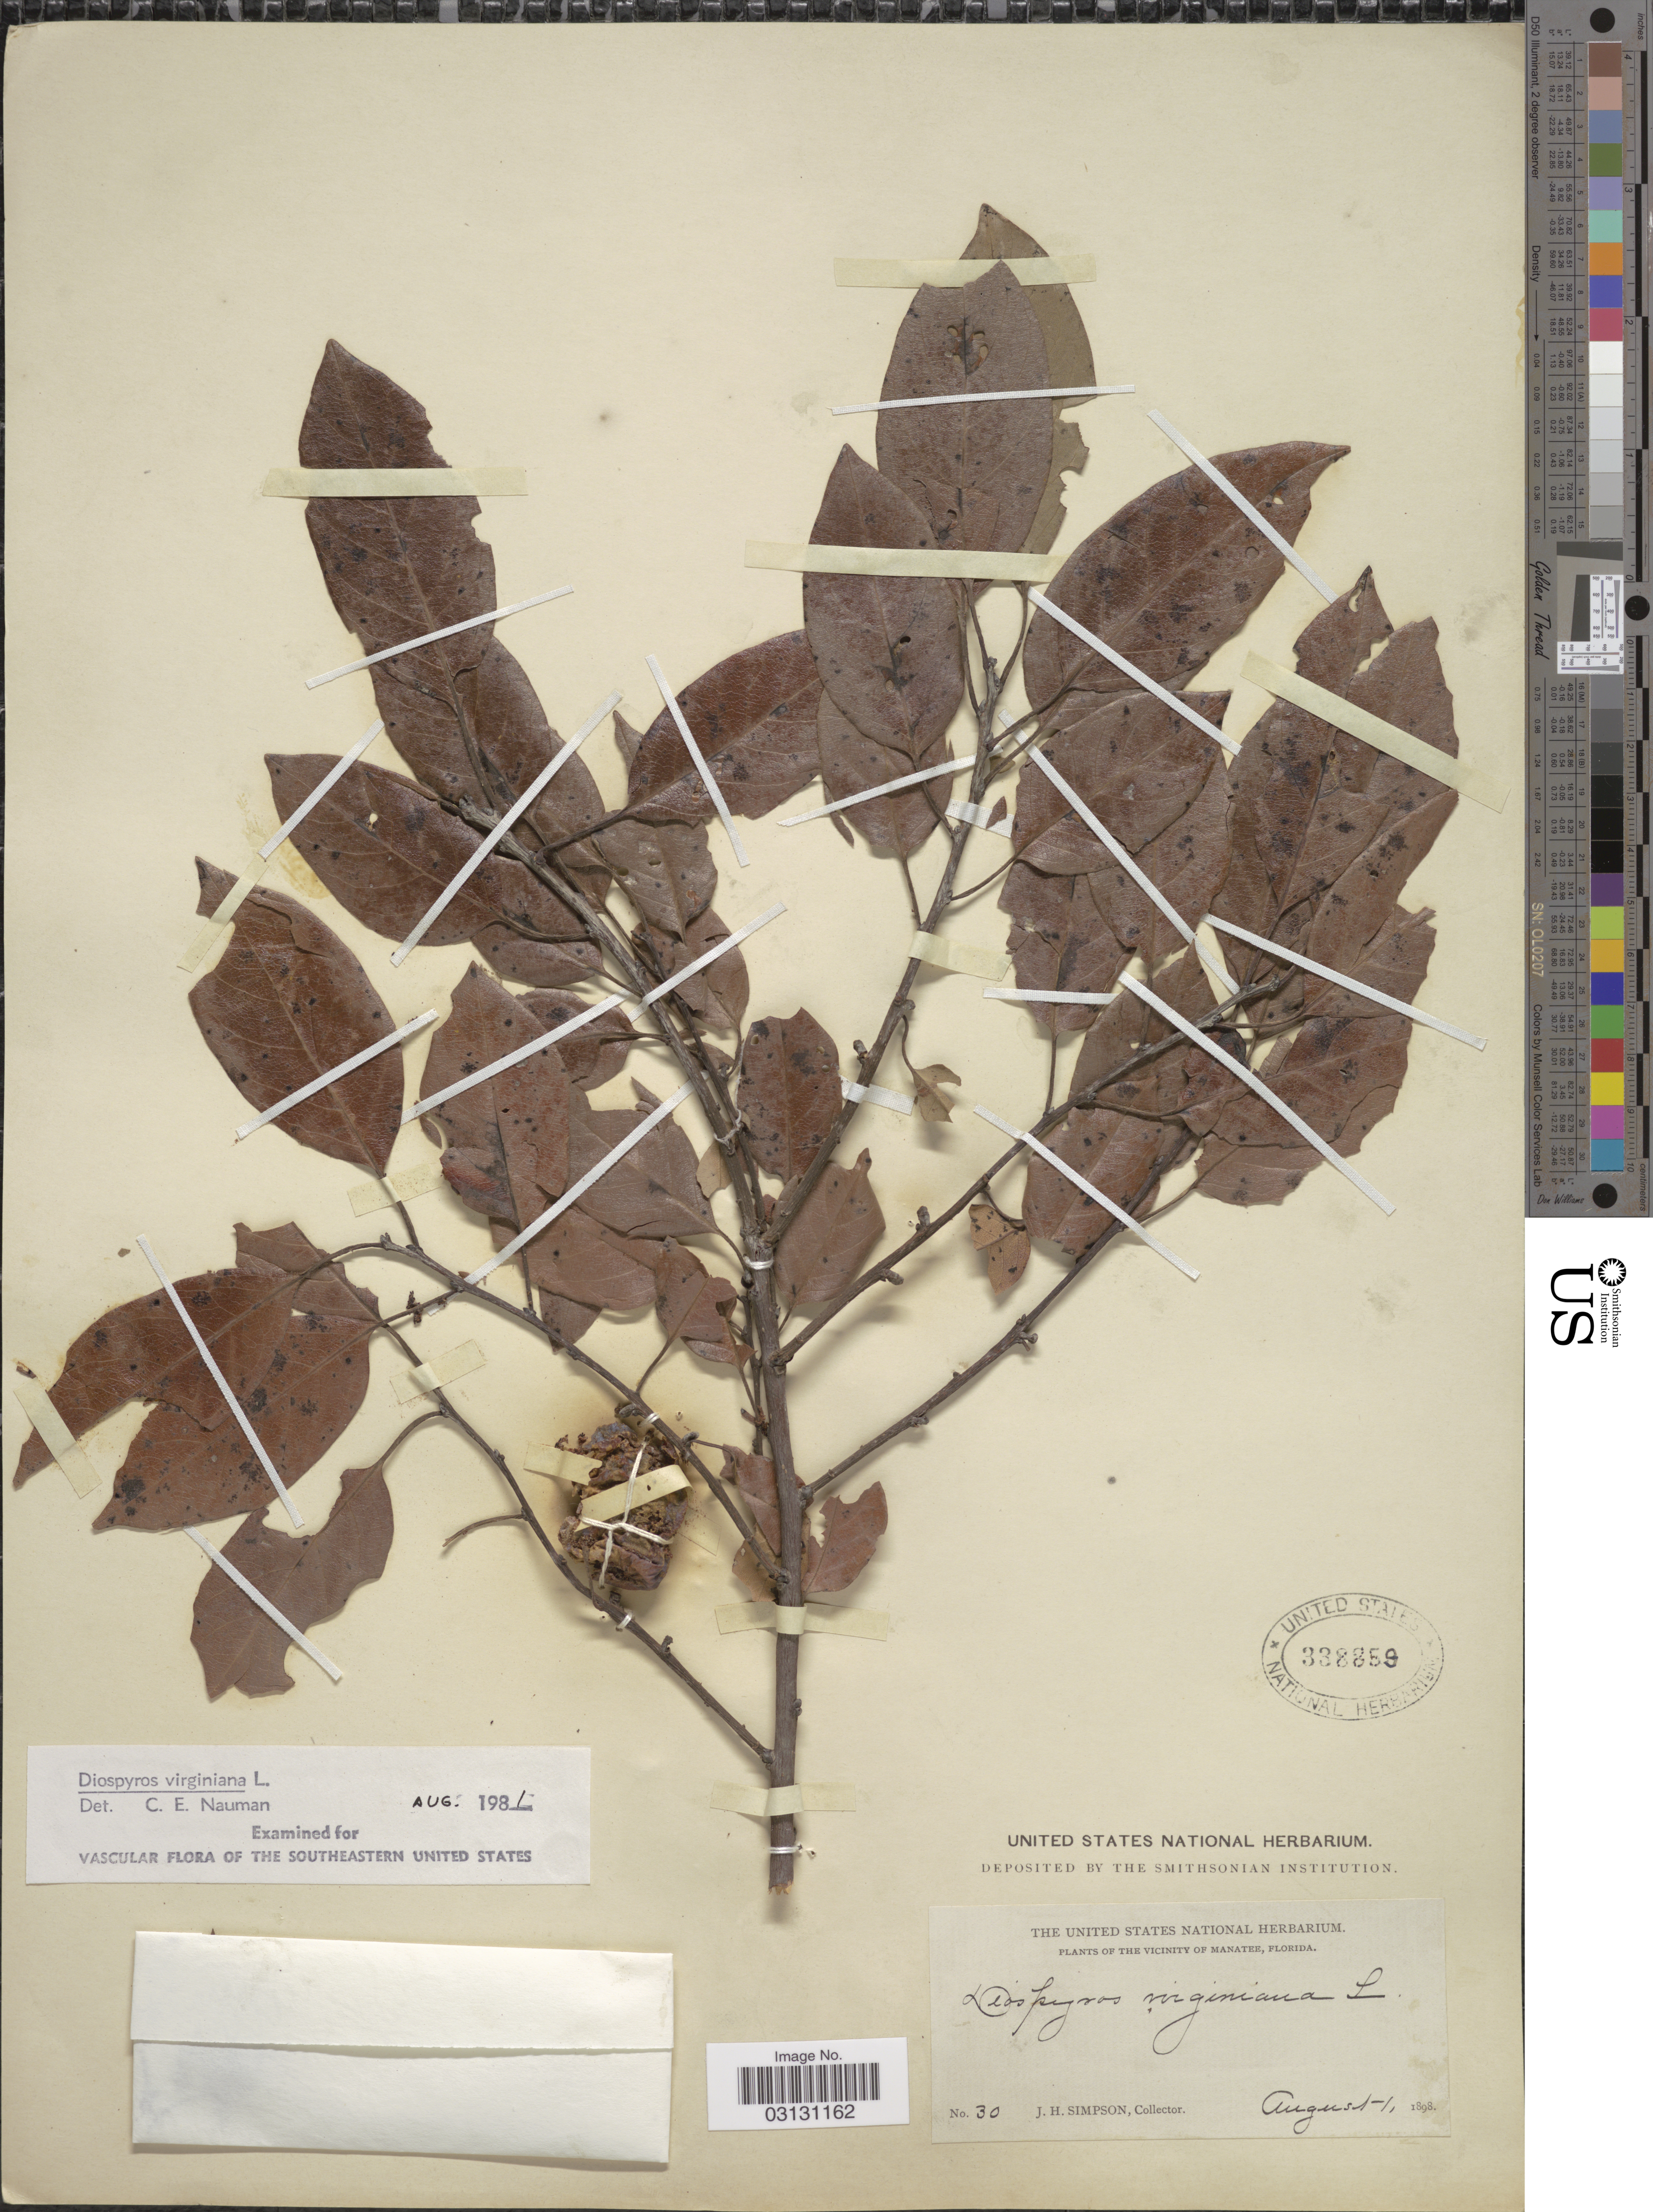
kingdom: Plantae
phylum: Tracheophyta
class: Magnoliopsida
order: Ericales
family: Ebenaceae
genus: Diospyros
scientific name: Diospyros virginiana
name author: L.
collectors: J. H. Simpson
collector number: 30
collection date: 1898-08-01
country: United States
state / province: Florida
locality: Manatee.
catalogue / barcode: US 338859